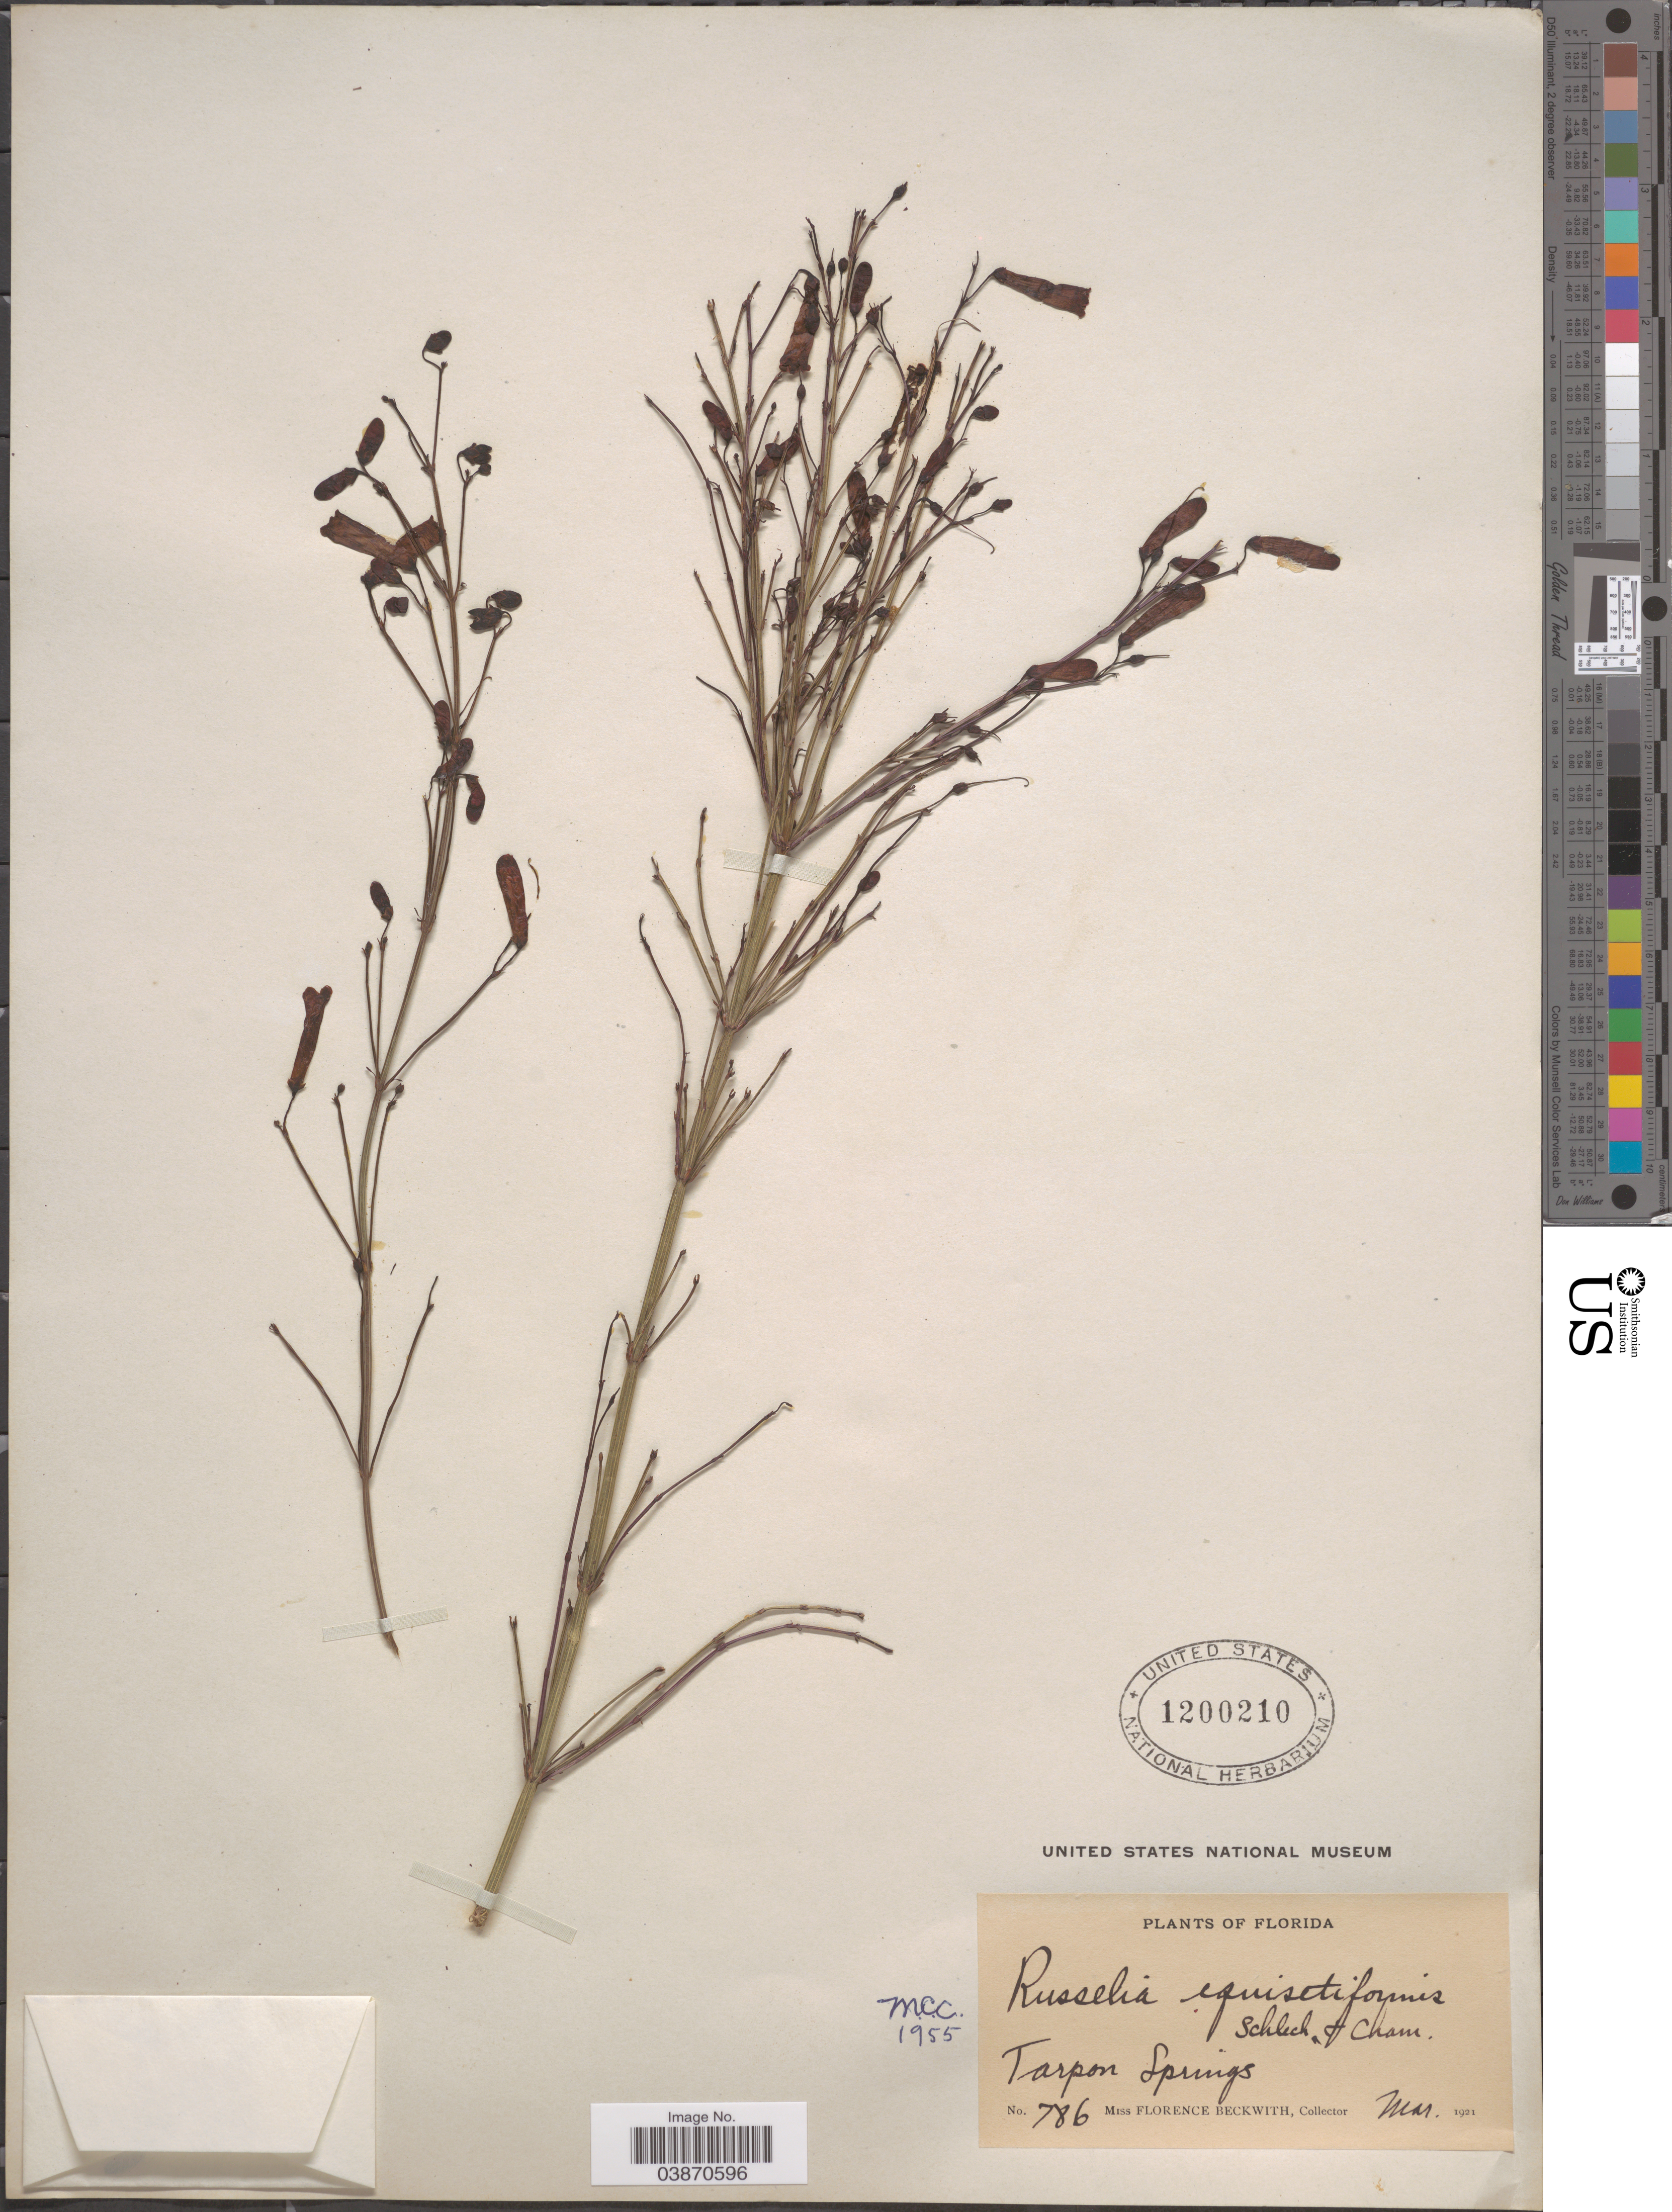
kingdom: Plantae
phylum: Tracheophyta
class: Magnoliopsida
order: Lamiales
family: Plantaginaceae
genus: Russelia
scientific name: Russelia equisetiformis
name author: Schltdl. & Cham.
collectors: F. Beckwith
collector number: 786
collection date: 1921-03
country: United States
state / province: Florida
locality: Tarpon Springs.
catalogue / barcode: US 1200210